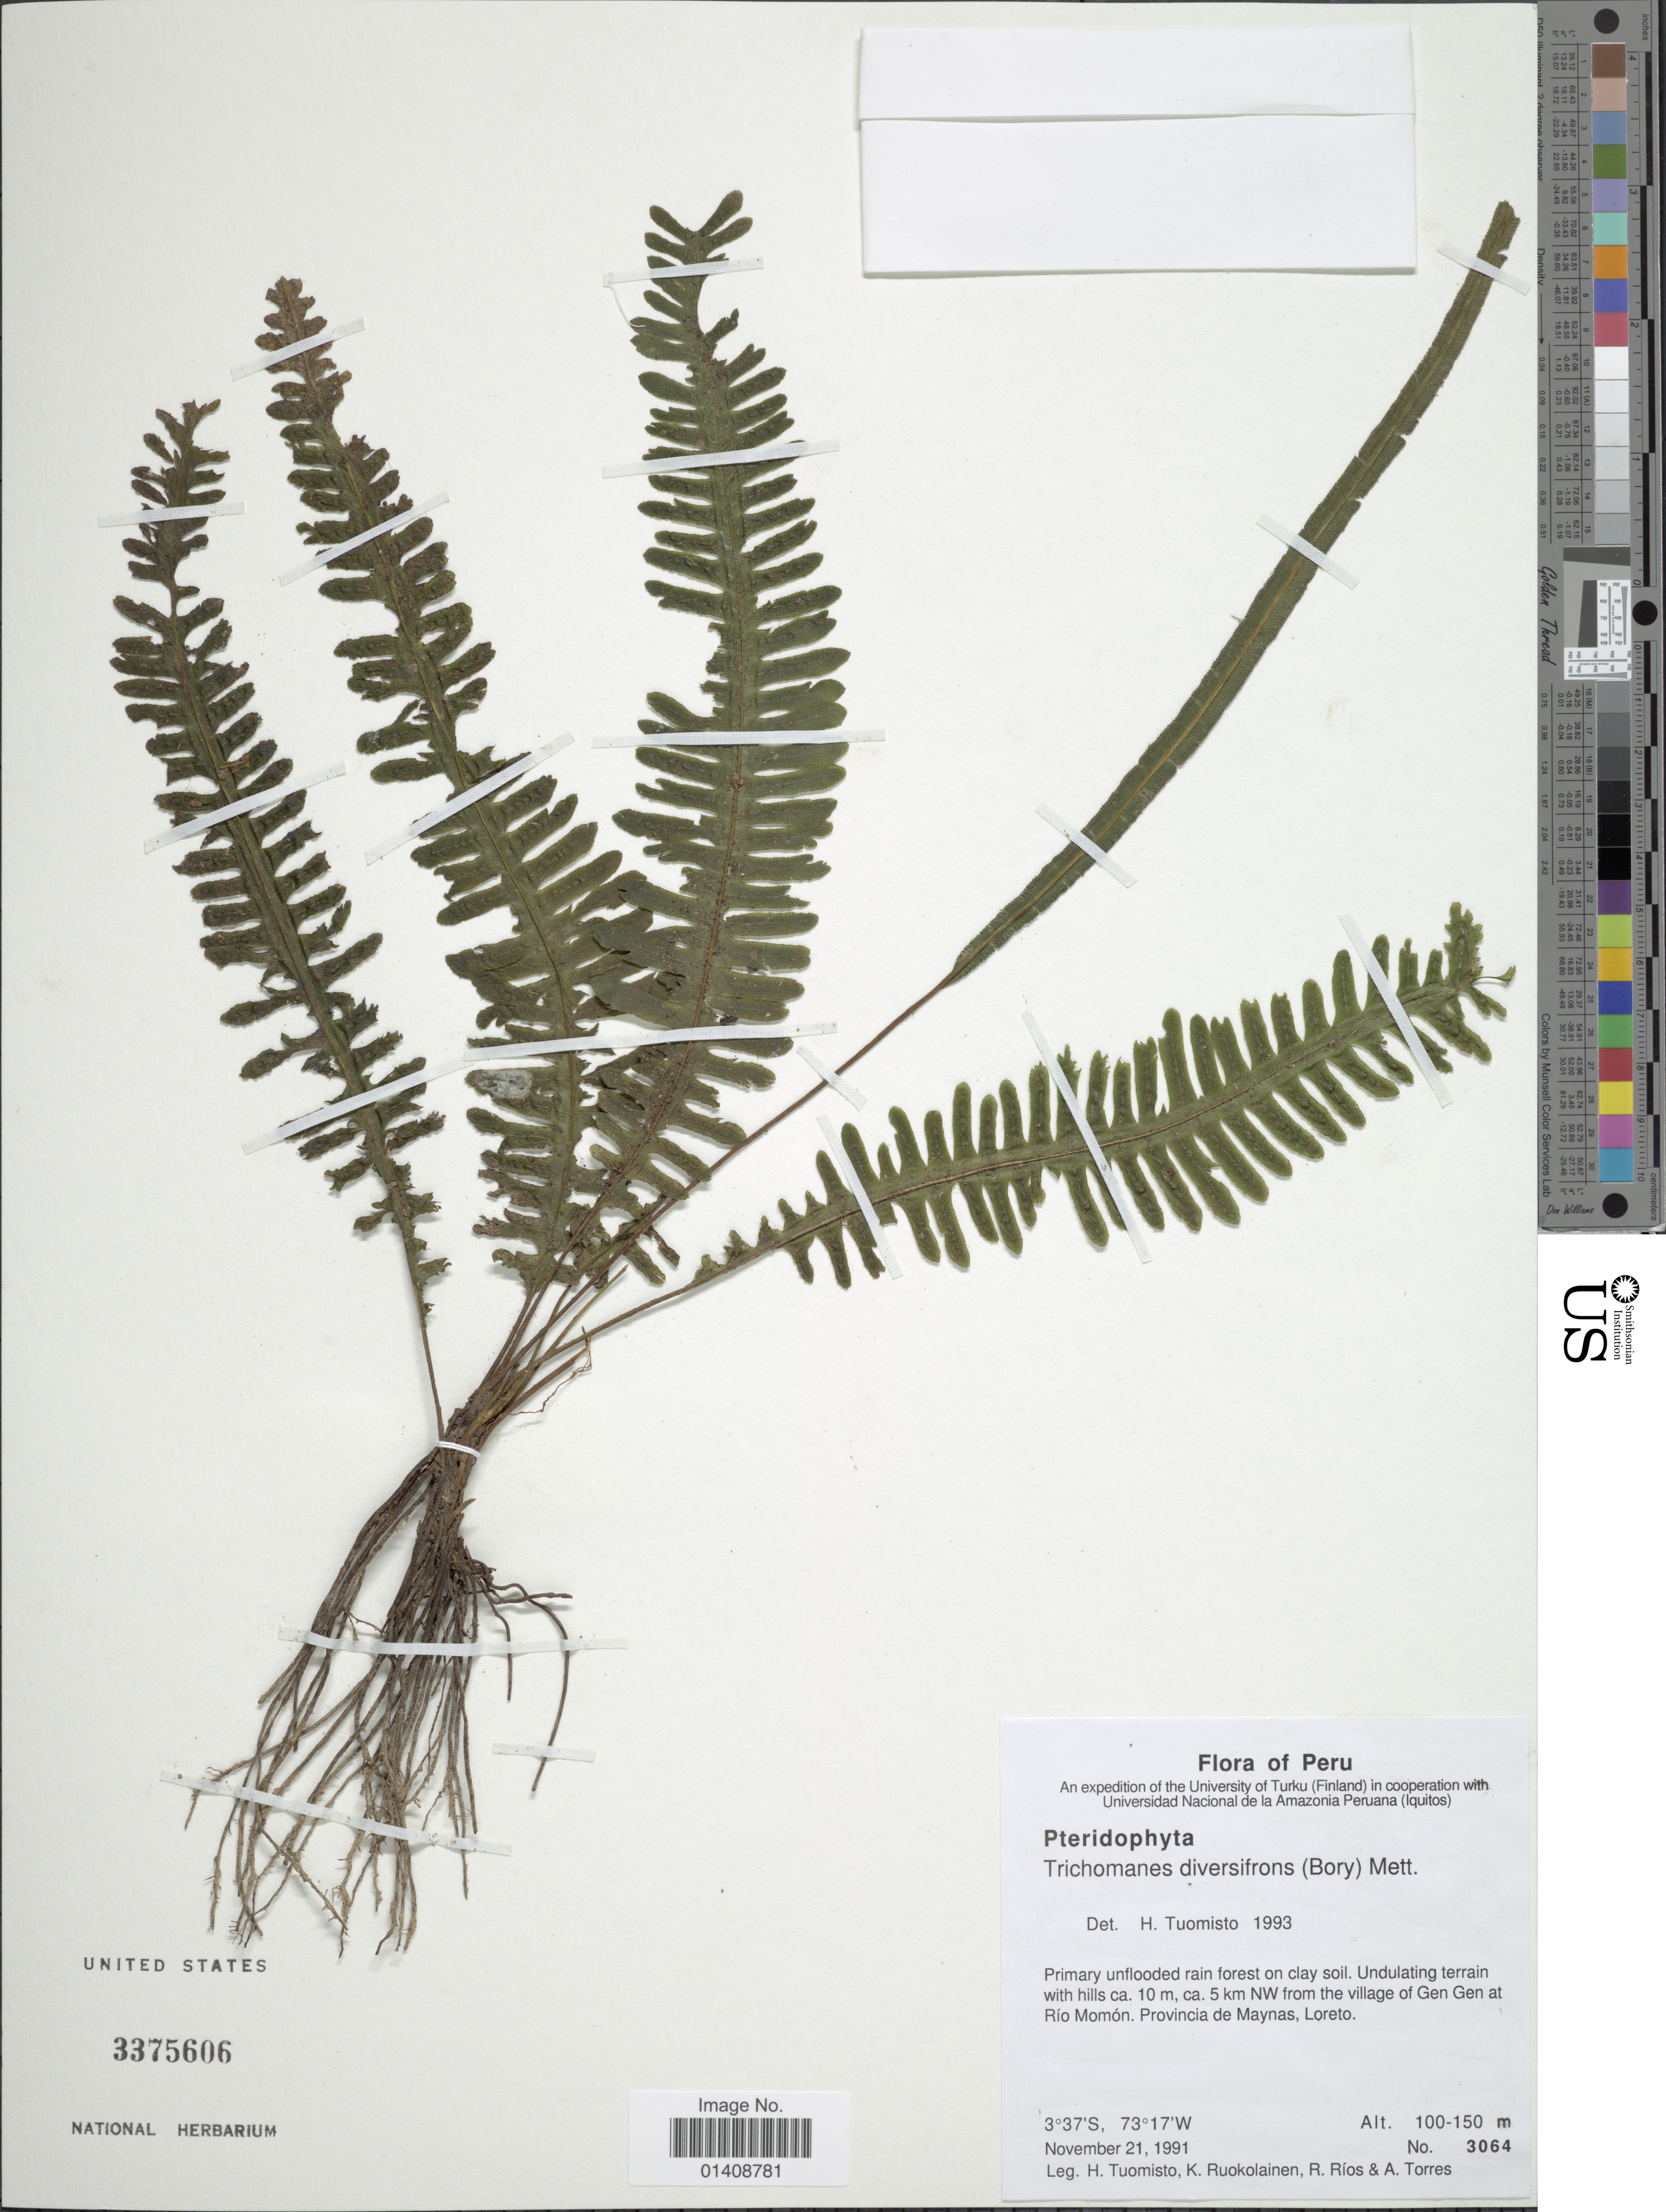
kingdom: Plantae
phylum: Tracheophyta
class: Polypodiopsida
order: Hymenophyllales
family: Hymenophyllaceae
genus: Trichomanes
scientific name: Trichomanes diversifrons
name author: (Bory) Mett. ex Sadeb.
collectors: H. Tuomisto, K. Ruokolainen, R. Rios & A. Torres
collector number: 3064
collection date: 1991-11-21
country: Peru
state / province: Loreto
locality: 5 km NW from the village of Gen Gen at Rio Momon. Provincia de Maynas.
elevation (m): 100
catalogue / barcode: US 3375606